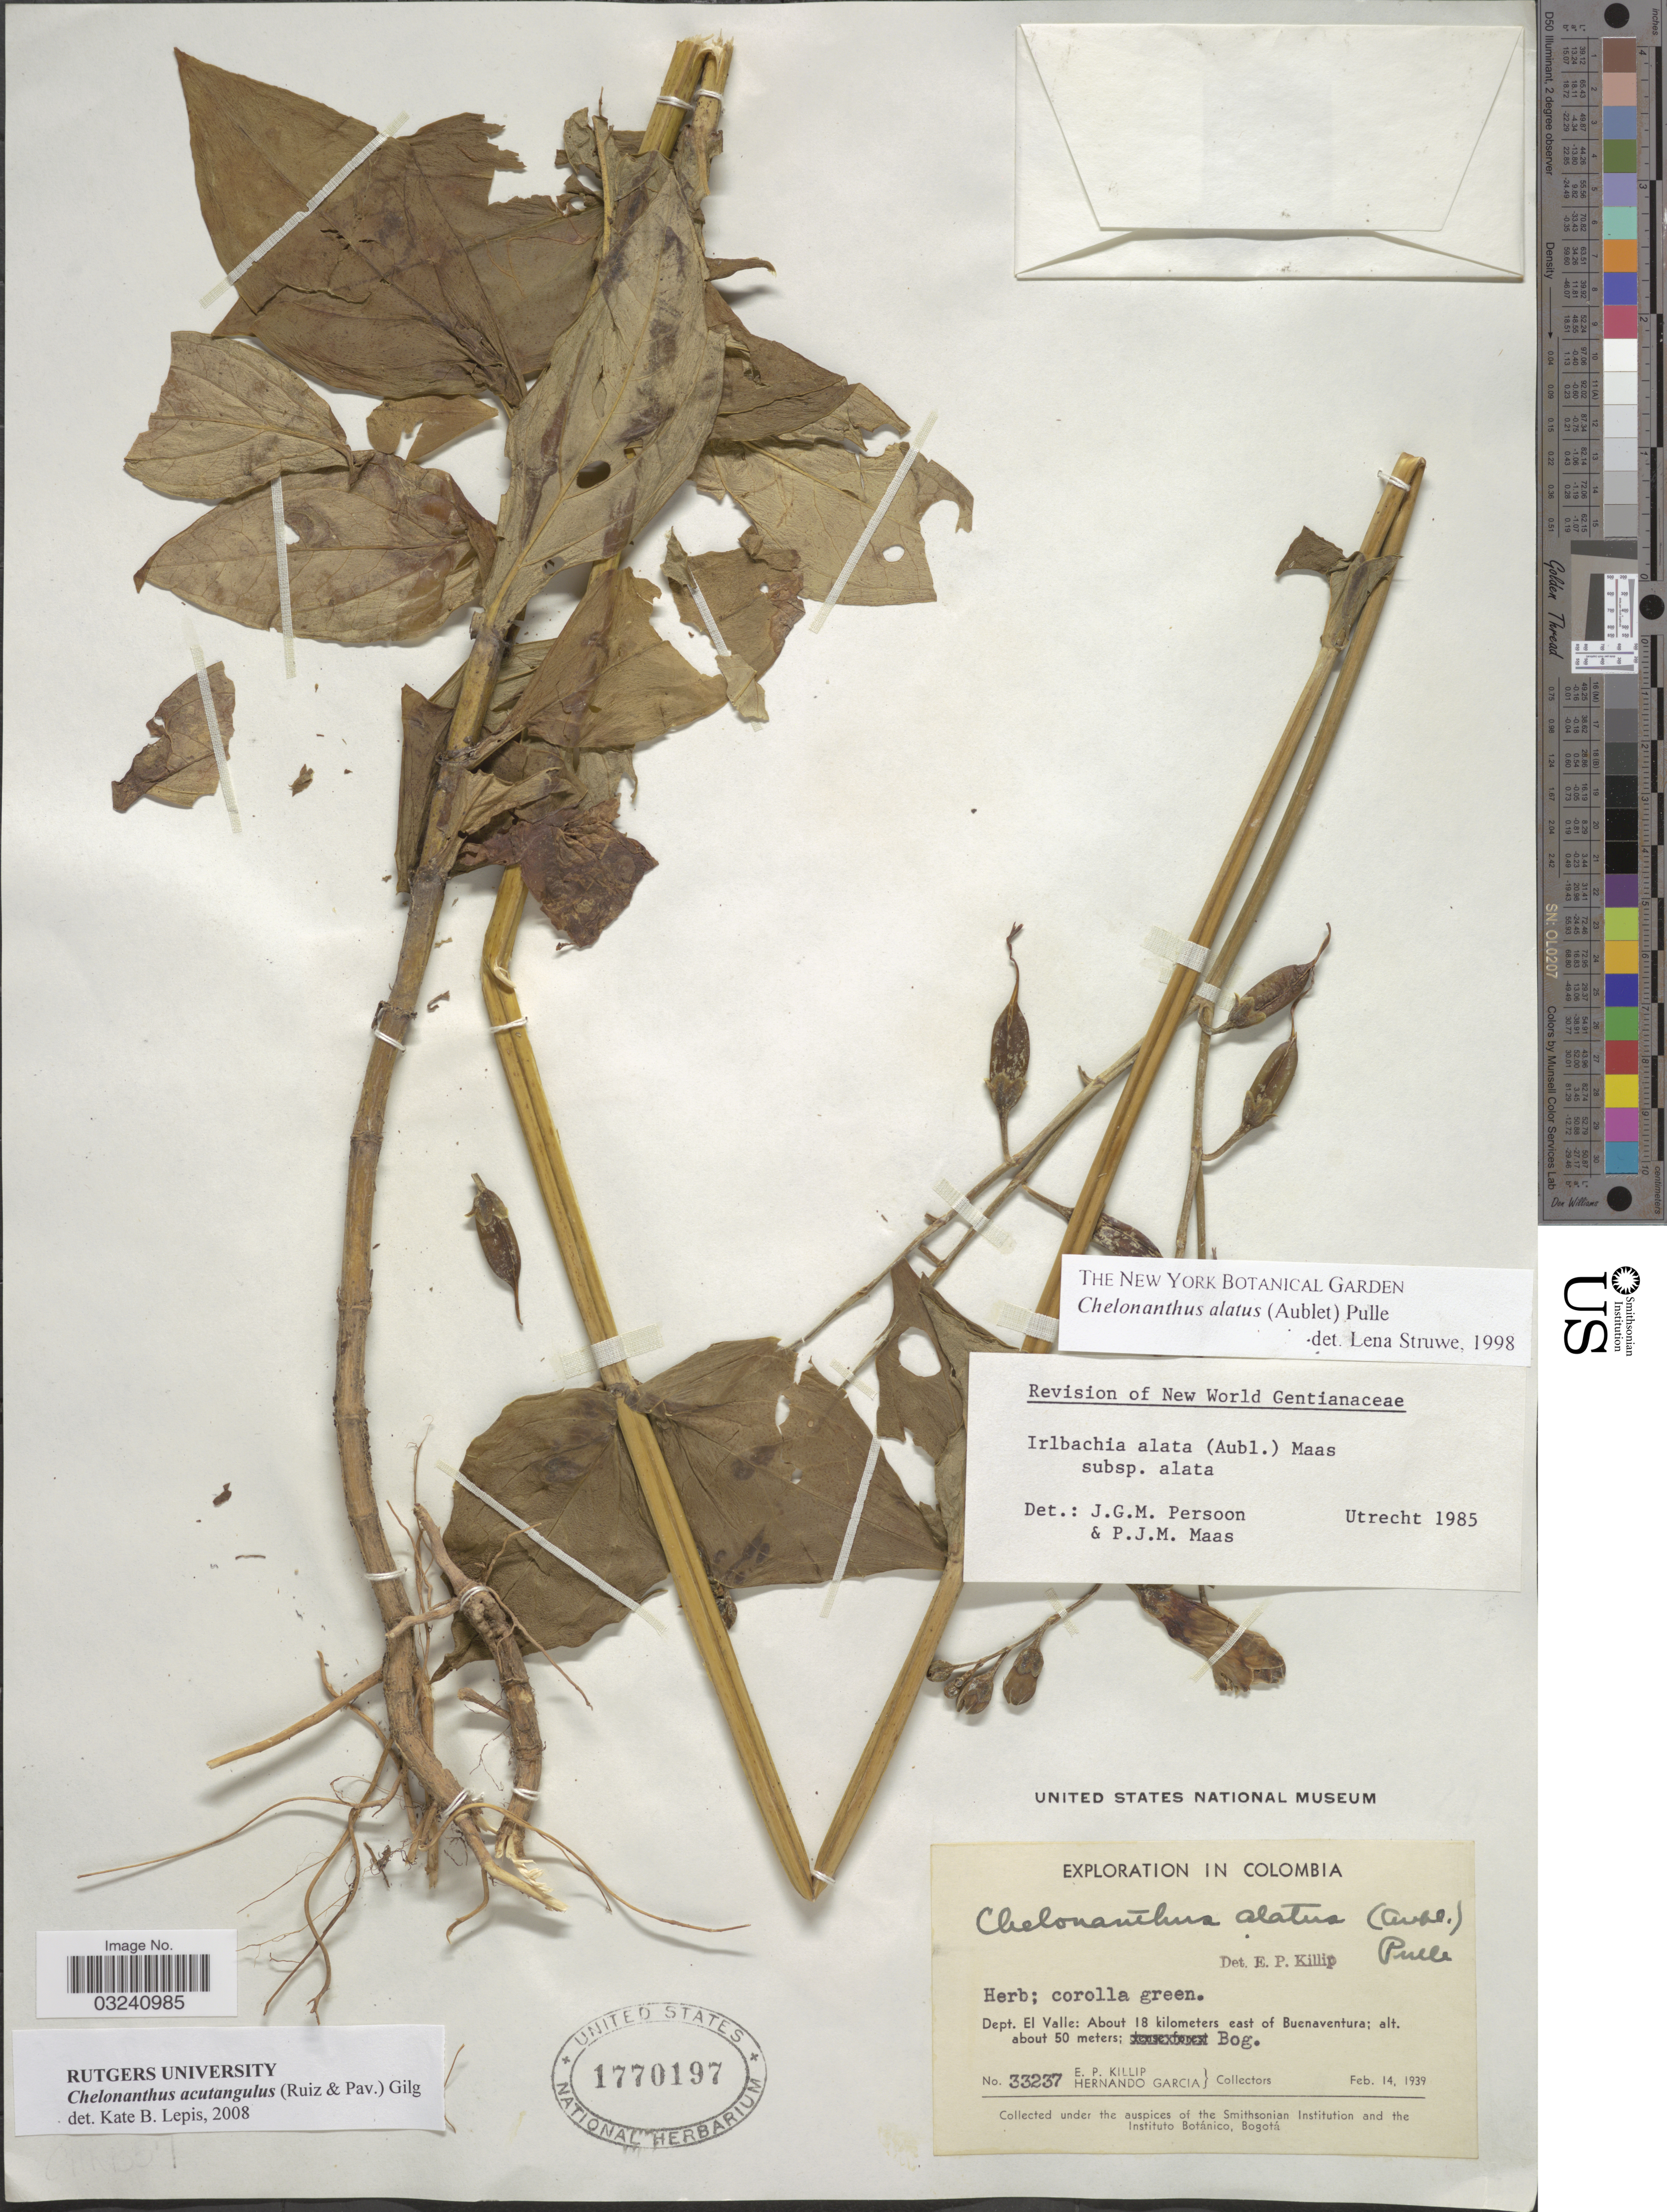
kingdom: Plantae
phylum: Tracheophyta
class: Magnoliopsida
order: Gentianales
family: Gentianaceae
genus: Chelonanthus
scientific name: Chelonanthus acutangulus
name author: (Ruiz & Pav.) Gilg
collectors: E. P. Killip & H. Garcia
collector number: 33237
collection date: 1939-02-14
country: Colombia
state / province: Valle del Cauca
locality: Dept. El Valle: About 18 kilometers east of Buenaventura.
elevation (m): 50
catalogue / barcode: US 1770197